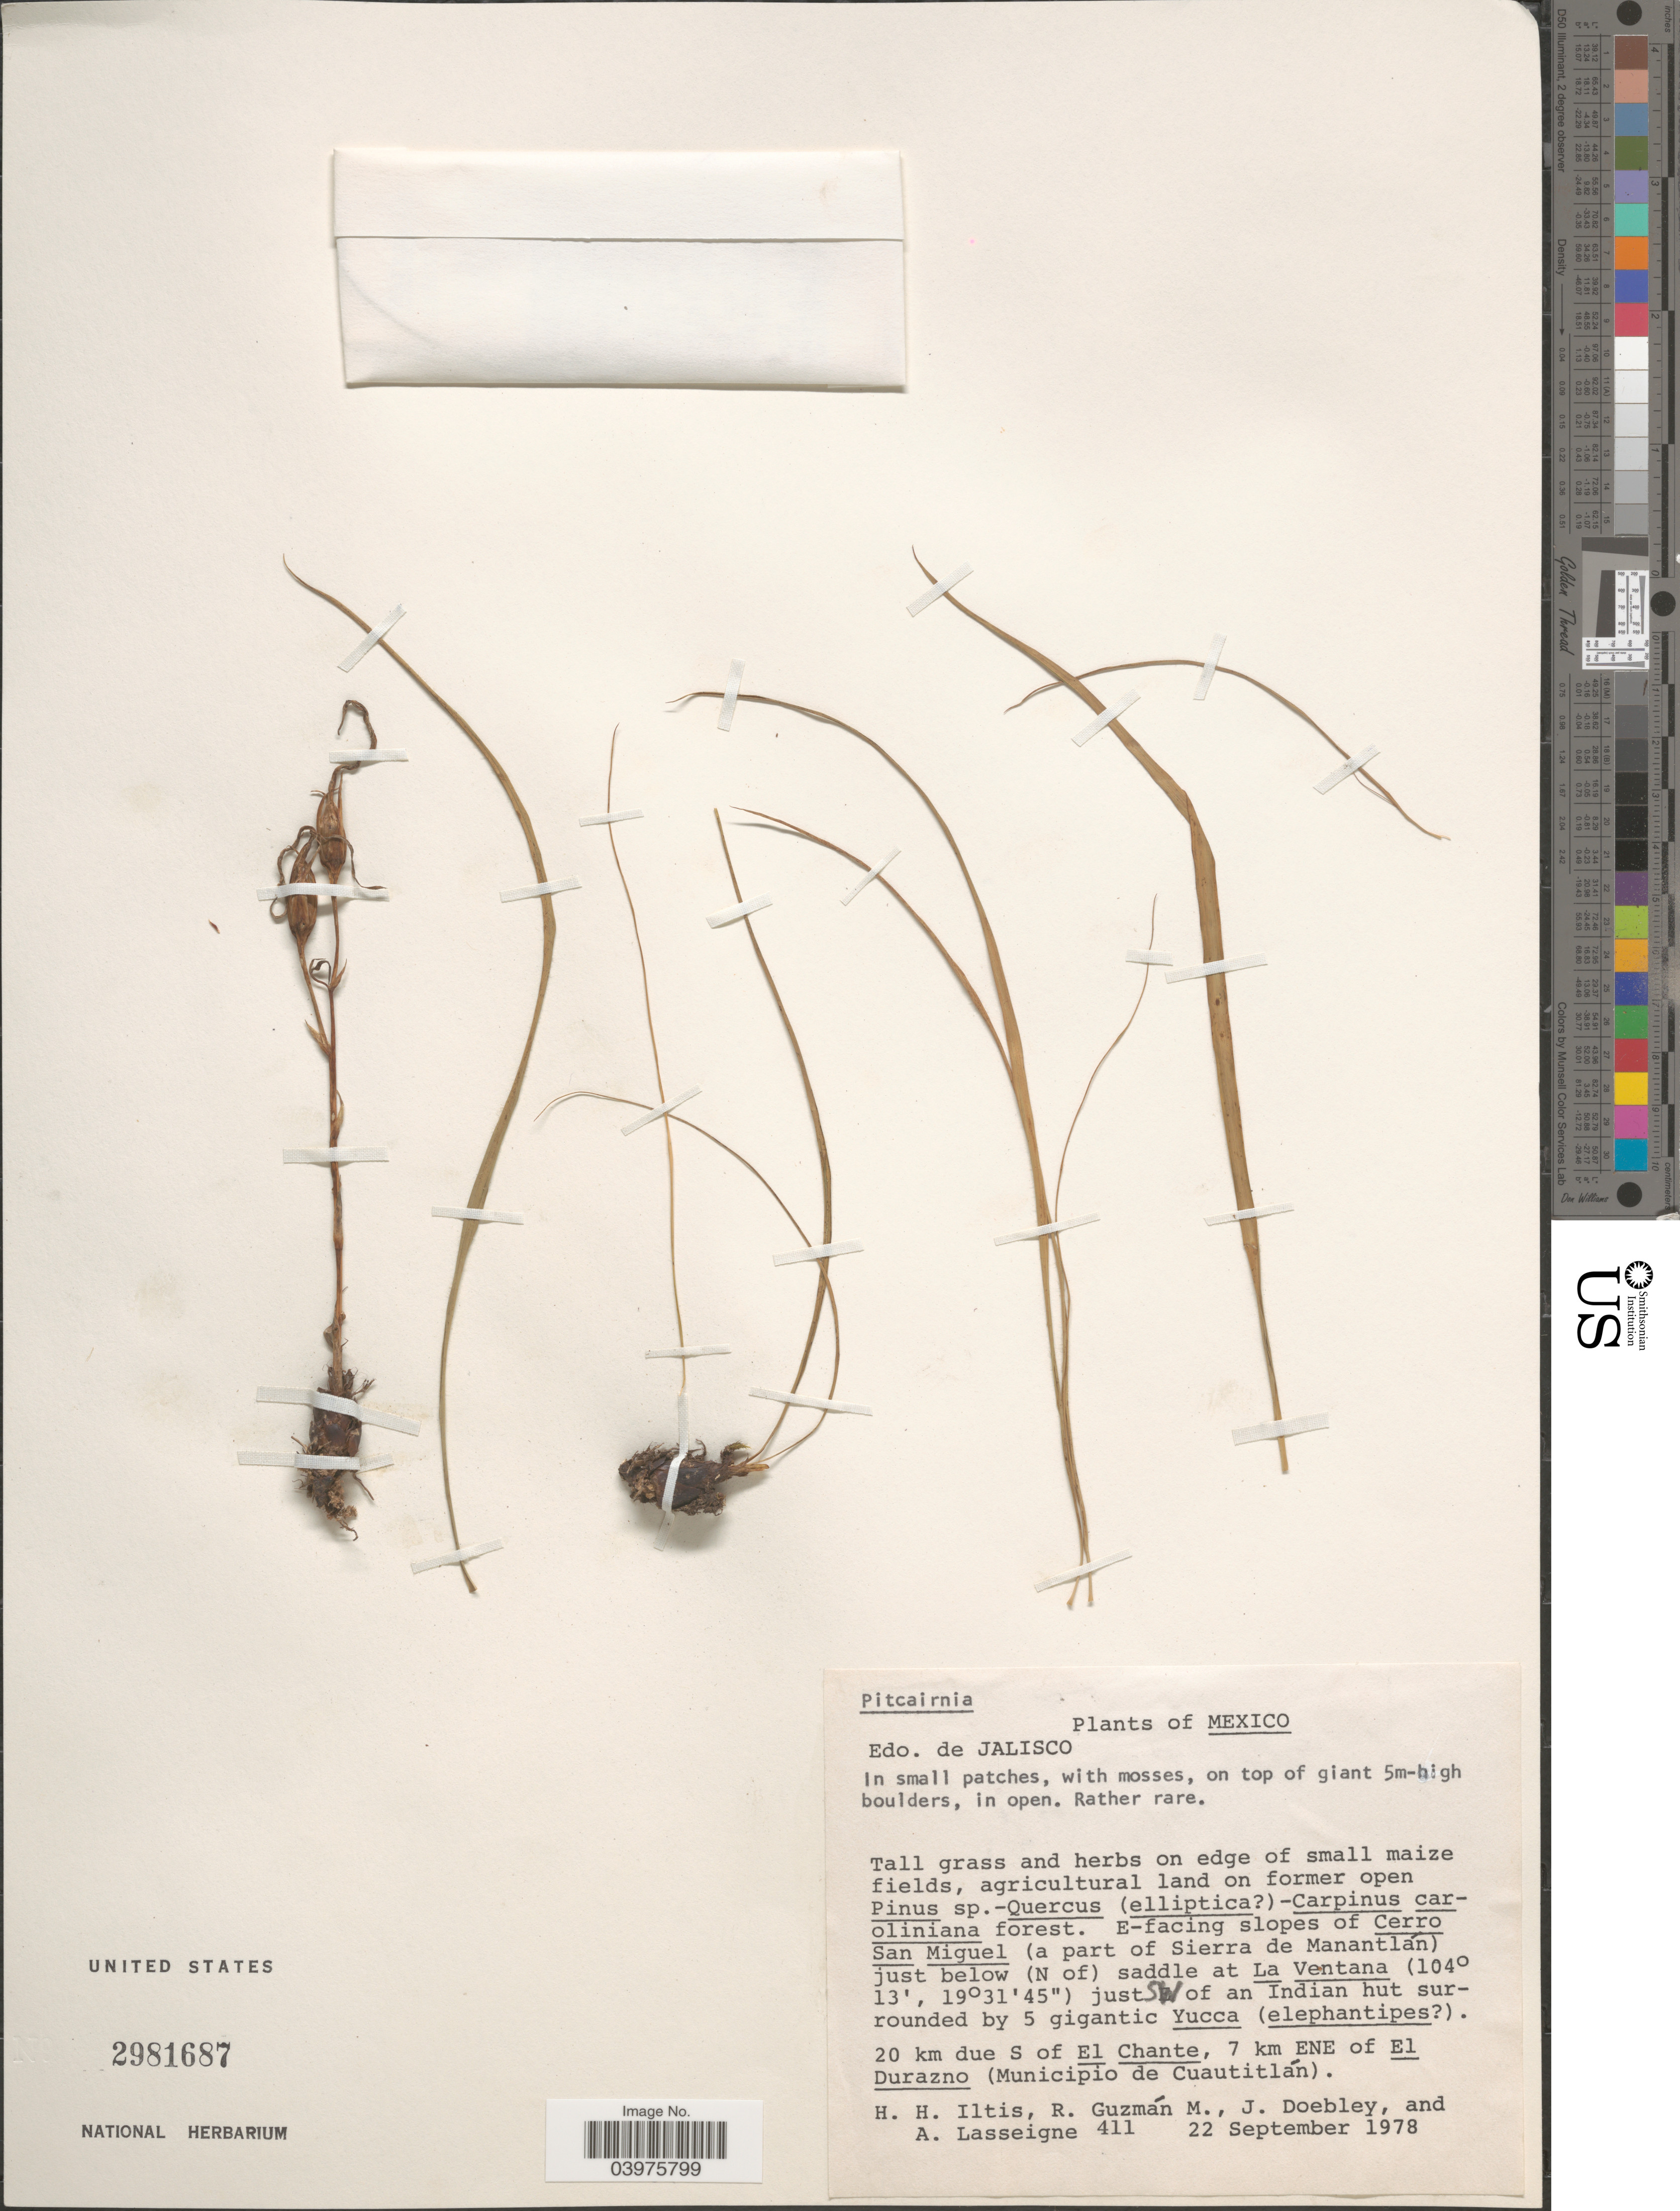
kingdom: Plantae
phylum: Tracheophyta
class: Liliopsida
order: Poales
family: Bromeliaceae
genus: Pitcairnia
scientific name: Pitcairnia sp.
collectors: H. H. Iltis, R. Guzman-M., J. Doebley & A. Lasseigne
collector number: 411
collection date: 1978-09-22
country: Mexico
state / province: Jalisco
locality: E-facing slopes of Cerro San Miguel (a part of Sierra de Manantlán) just below (N of) saddle at La Ventana just SW of an Indian hut. 20 km due S of El Chante, 7 km ENE of El Durazno (Municipio de Cuautitlán).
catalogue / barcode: US 2981687